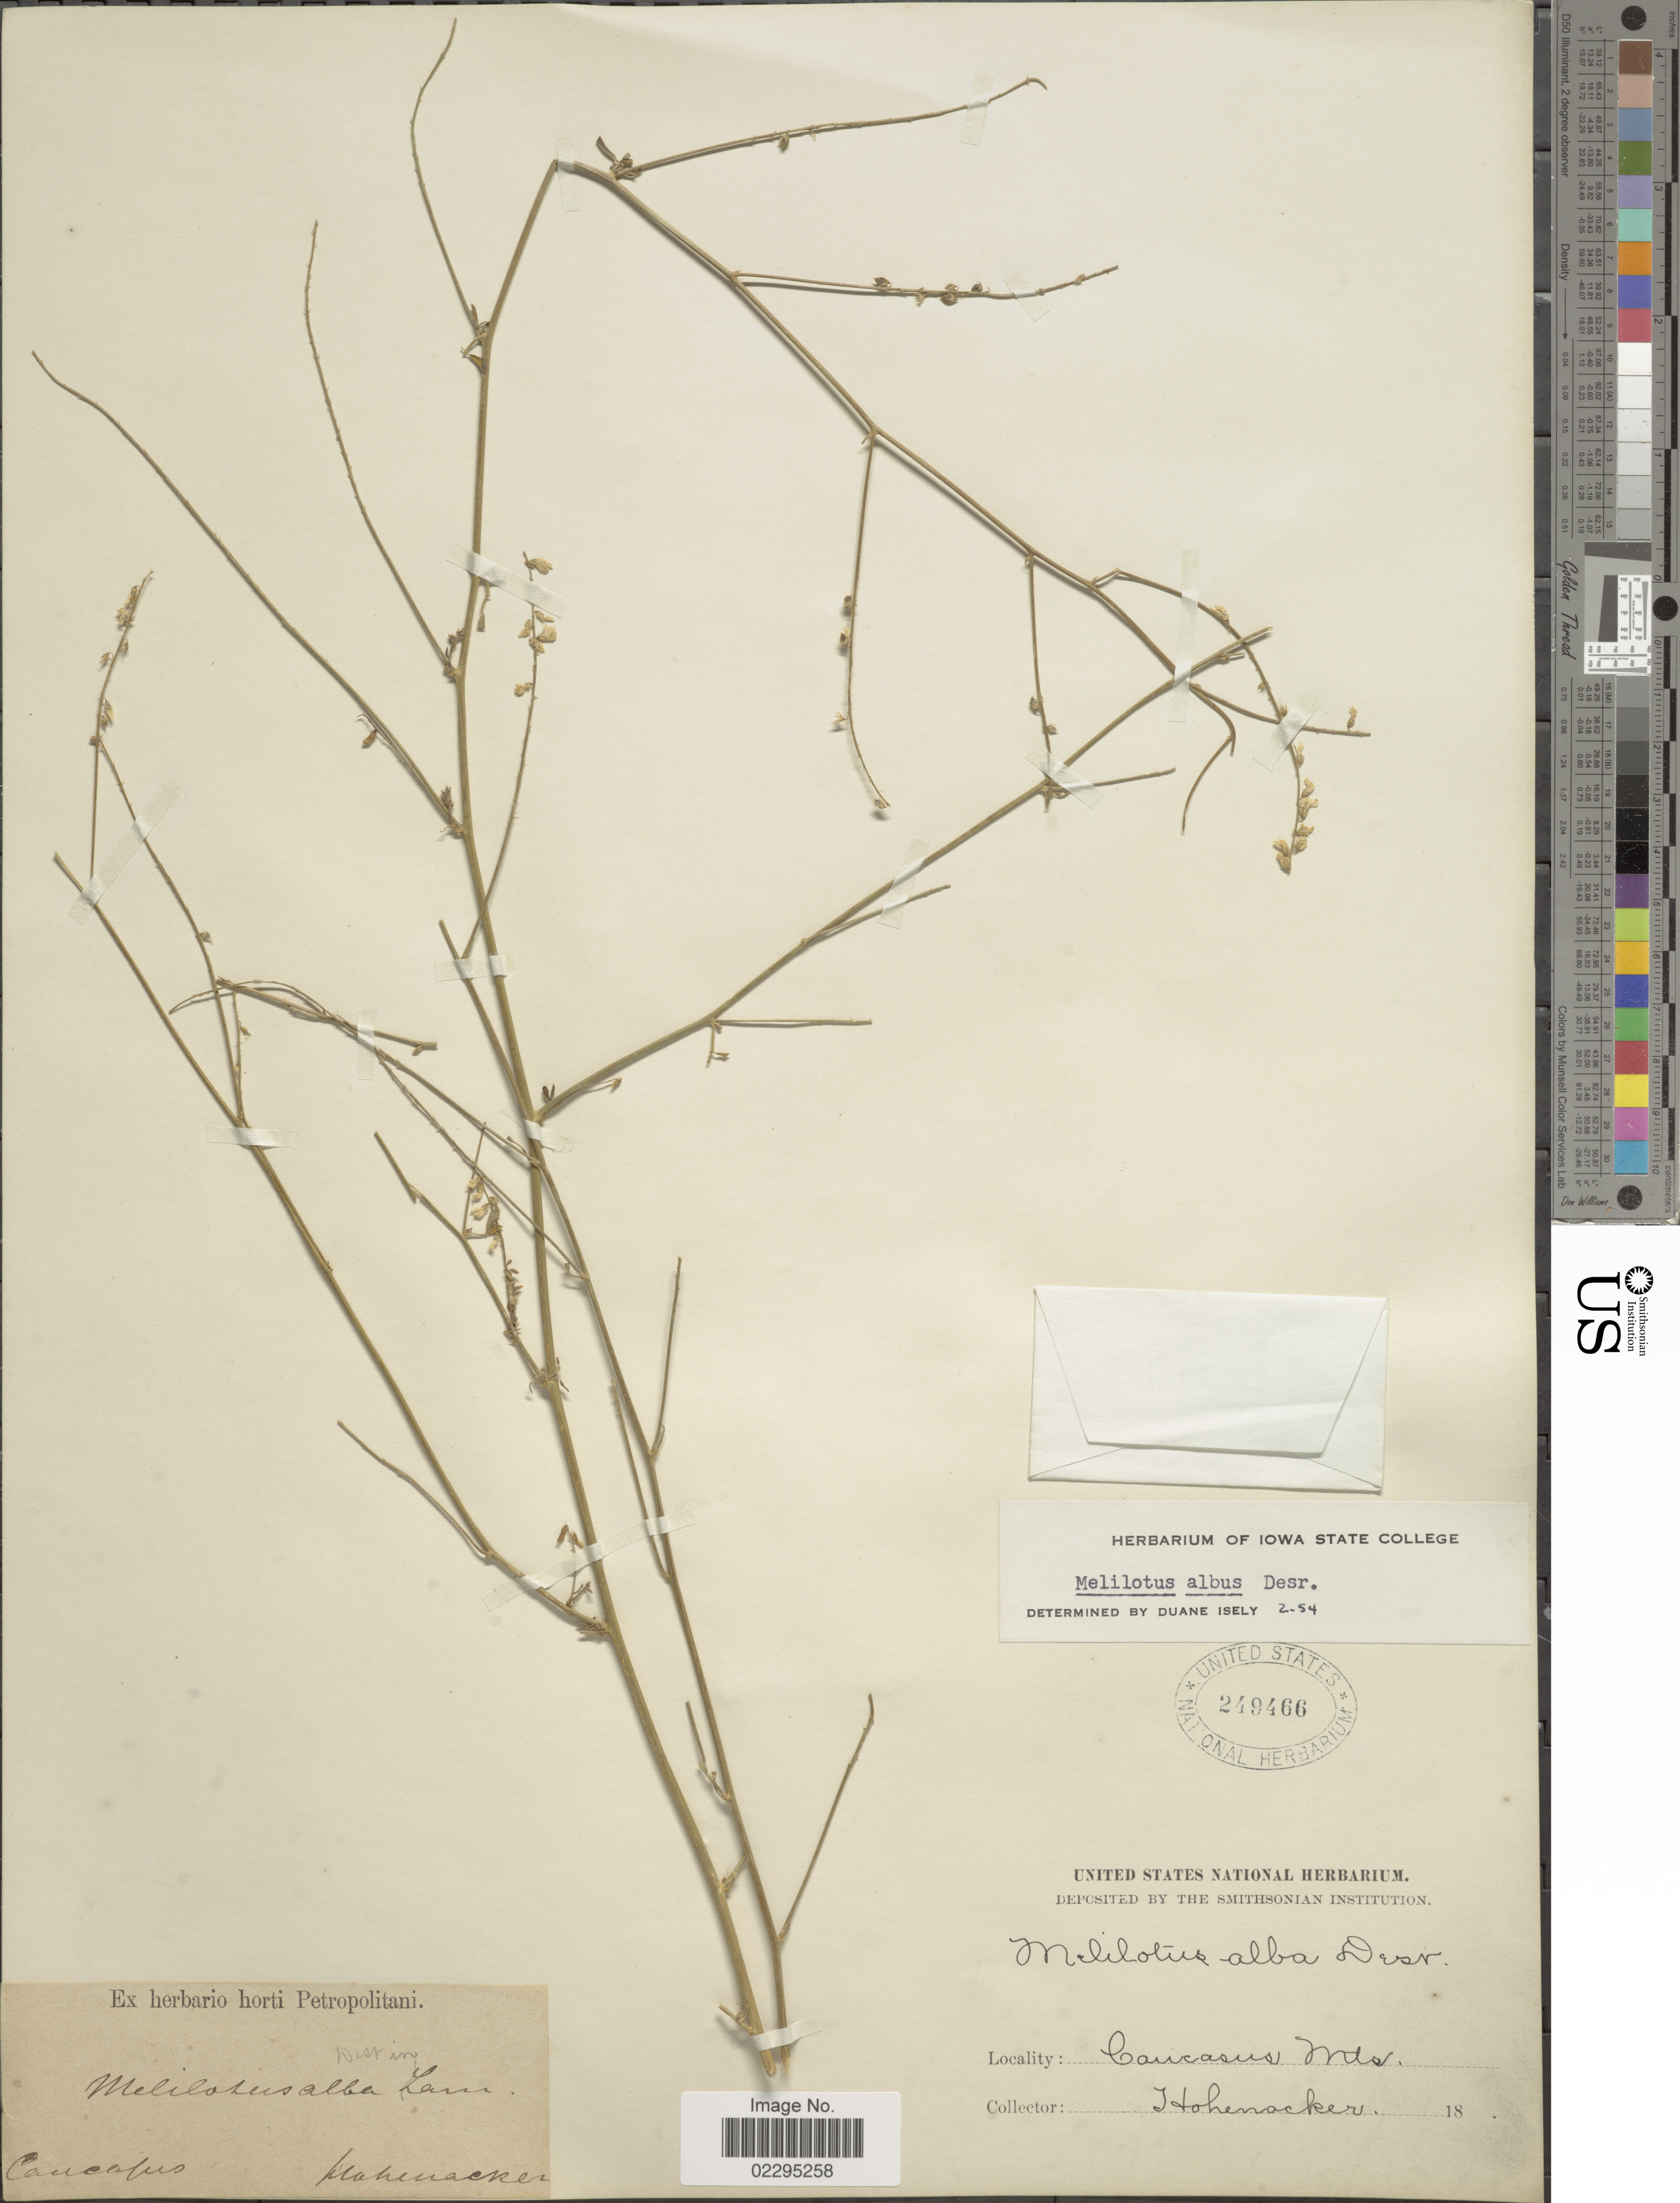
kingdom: Plantae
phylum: Tracheophyta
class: Magnoliopsida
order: Fabales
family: Fabaceae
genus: Melilotus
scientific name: Melilotus albus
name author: Medik.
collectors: Hohenacker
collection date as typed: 18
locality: Caucafus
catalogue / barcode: US 249466